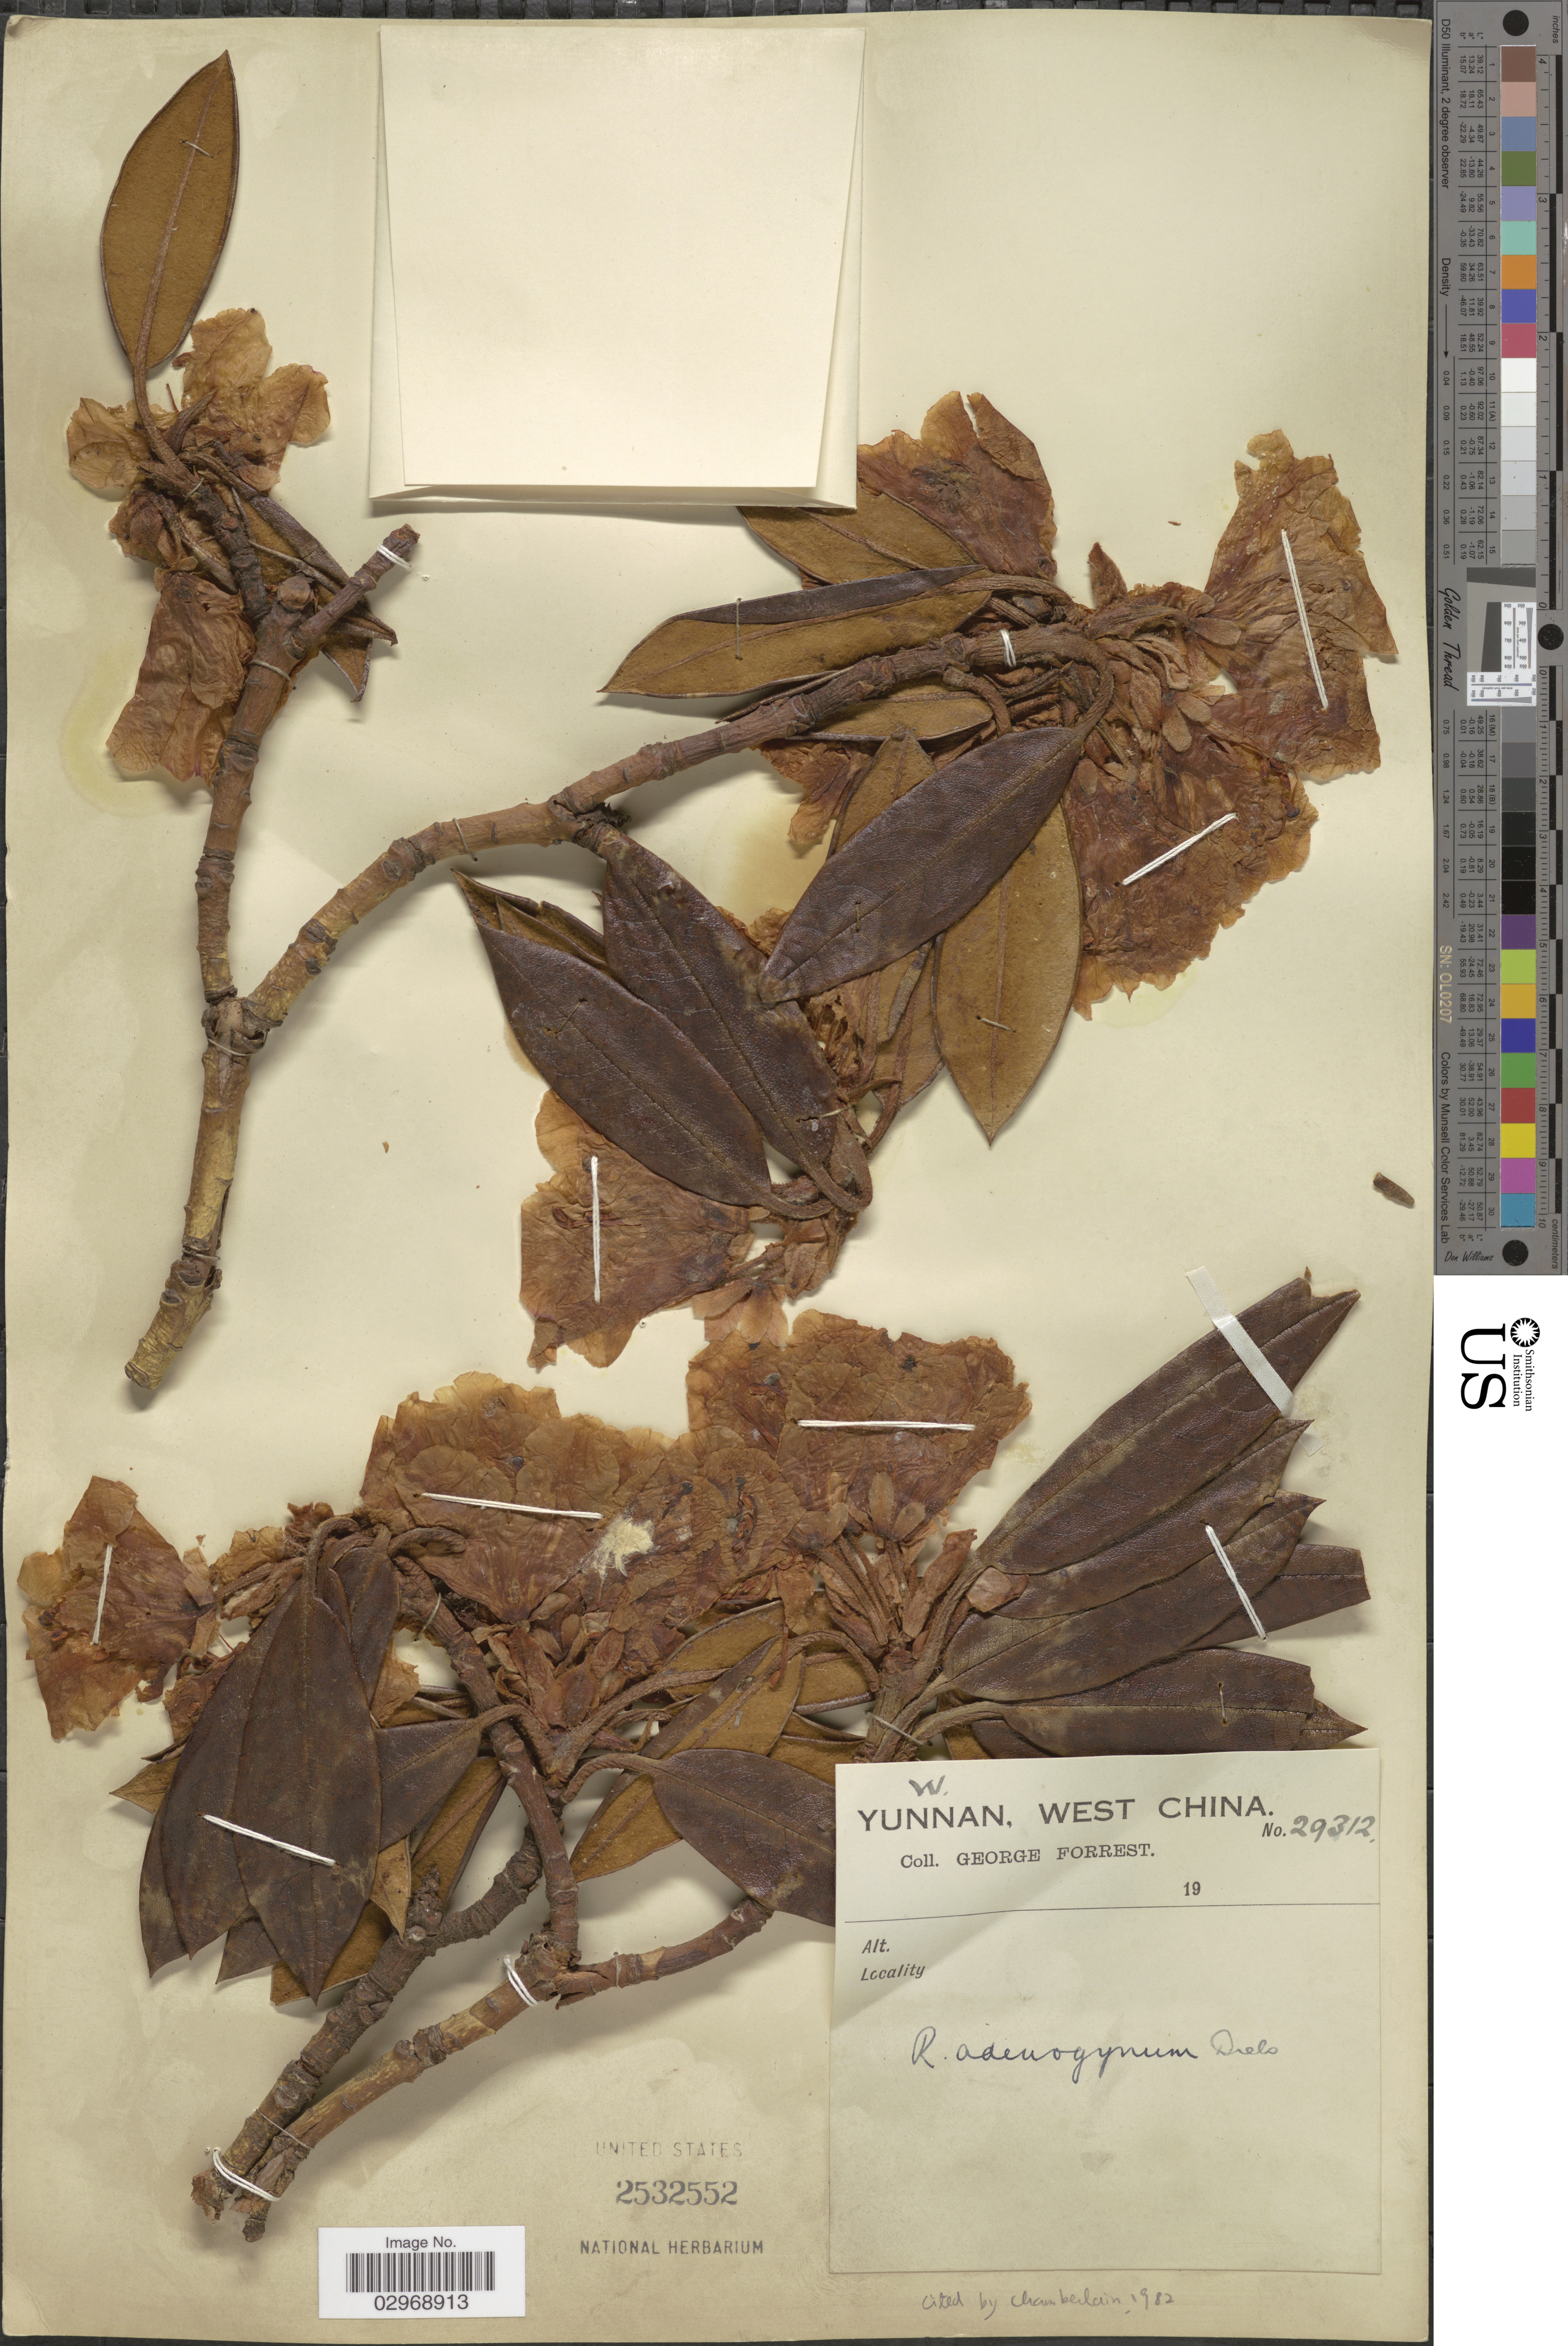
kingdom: Plantae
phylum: Tracheophyta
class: Magnoliopsida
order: Ericales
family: Ericaceae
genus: Rhododendron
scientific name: Rhododendron adenogynum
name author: Diels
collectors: G. Forrest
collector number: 29312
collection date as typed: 19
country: China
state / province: Yunnan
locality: W. Yunnan, West China.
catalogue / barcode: US 2532552